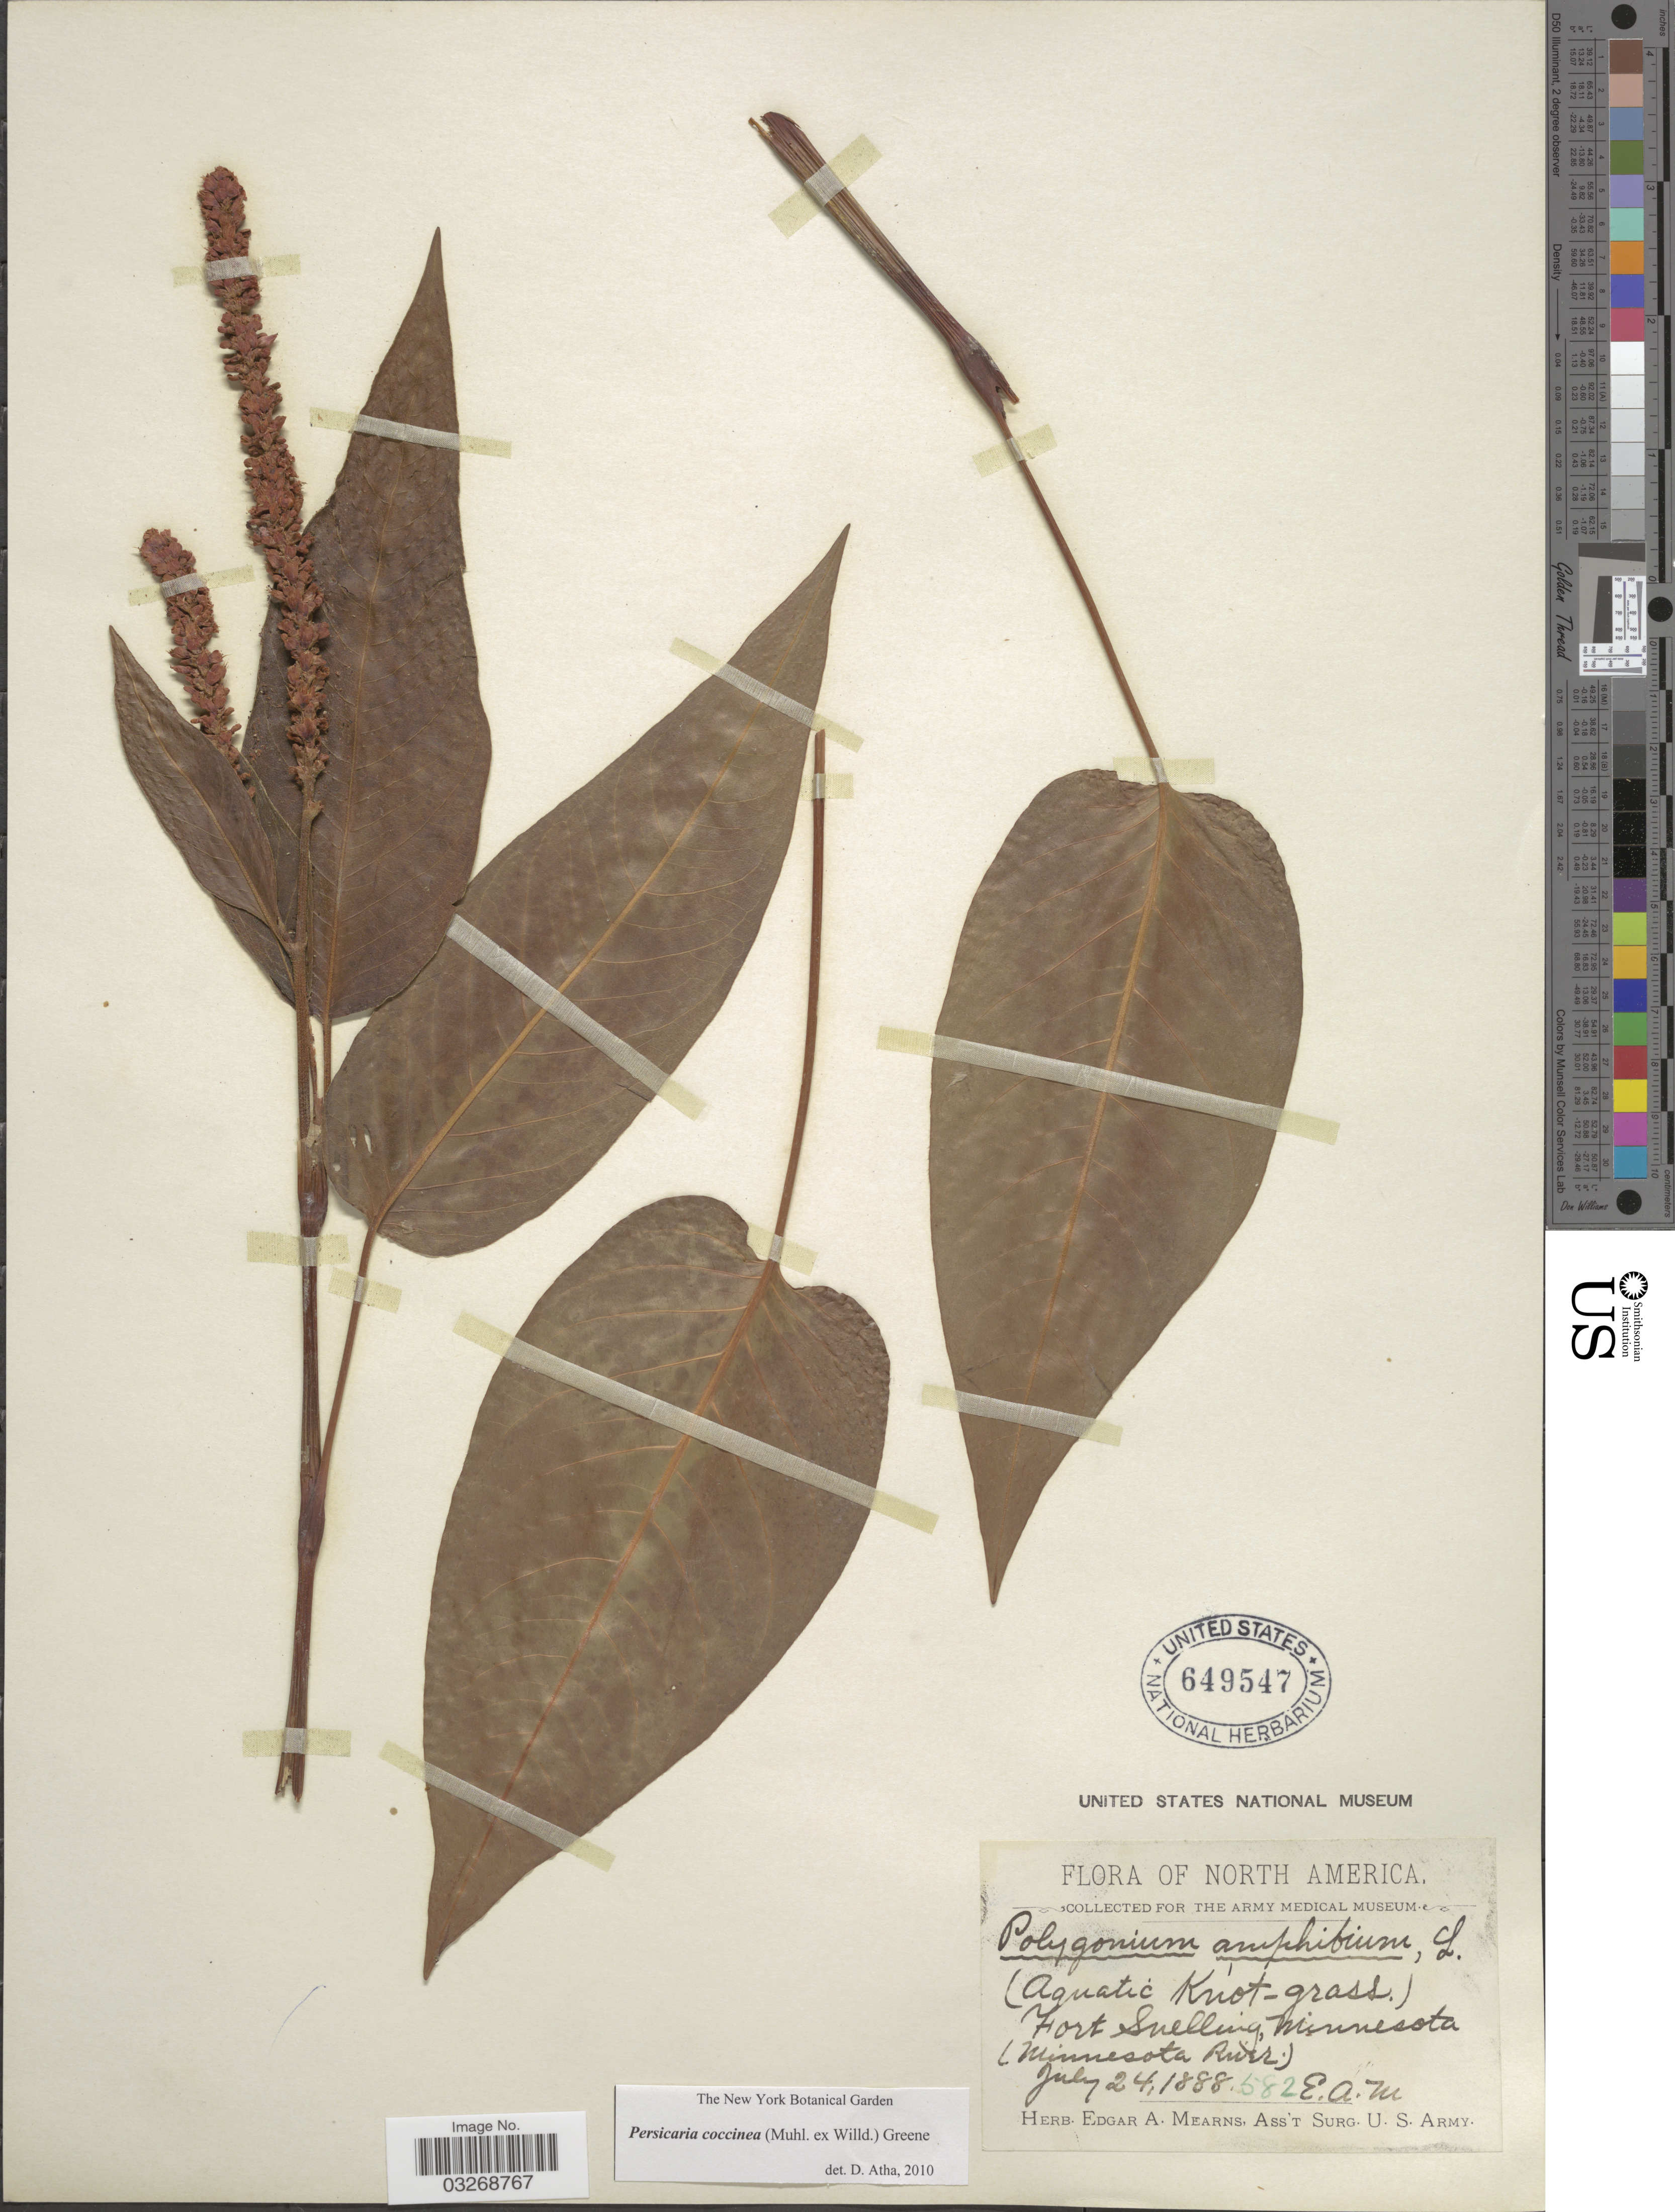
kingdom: Plantae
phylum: Tracheophyta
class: Magnoliopsida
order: Caryophyllales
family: Polygonaceae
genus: Persicaria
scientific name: Persicaria coccinea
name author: (Muhl. ex Willd.) Greene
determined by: Atha, D. E.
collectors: E. A. Mearns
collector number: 582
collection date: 1888-07-24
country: United States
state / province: Minnesota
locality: Fort Snelling, (Minnesota River).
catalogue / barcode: US 649547